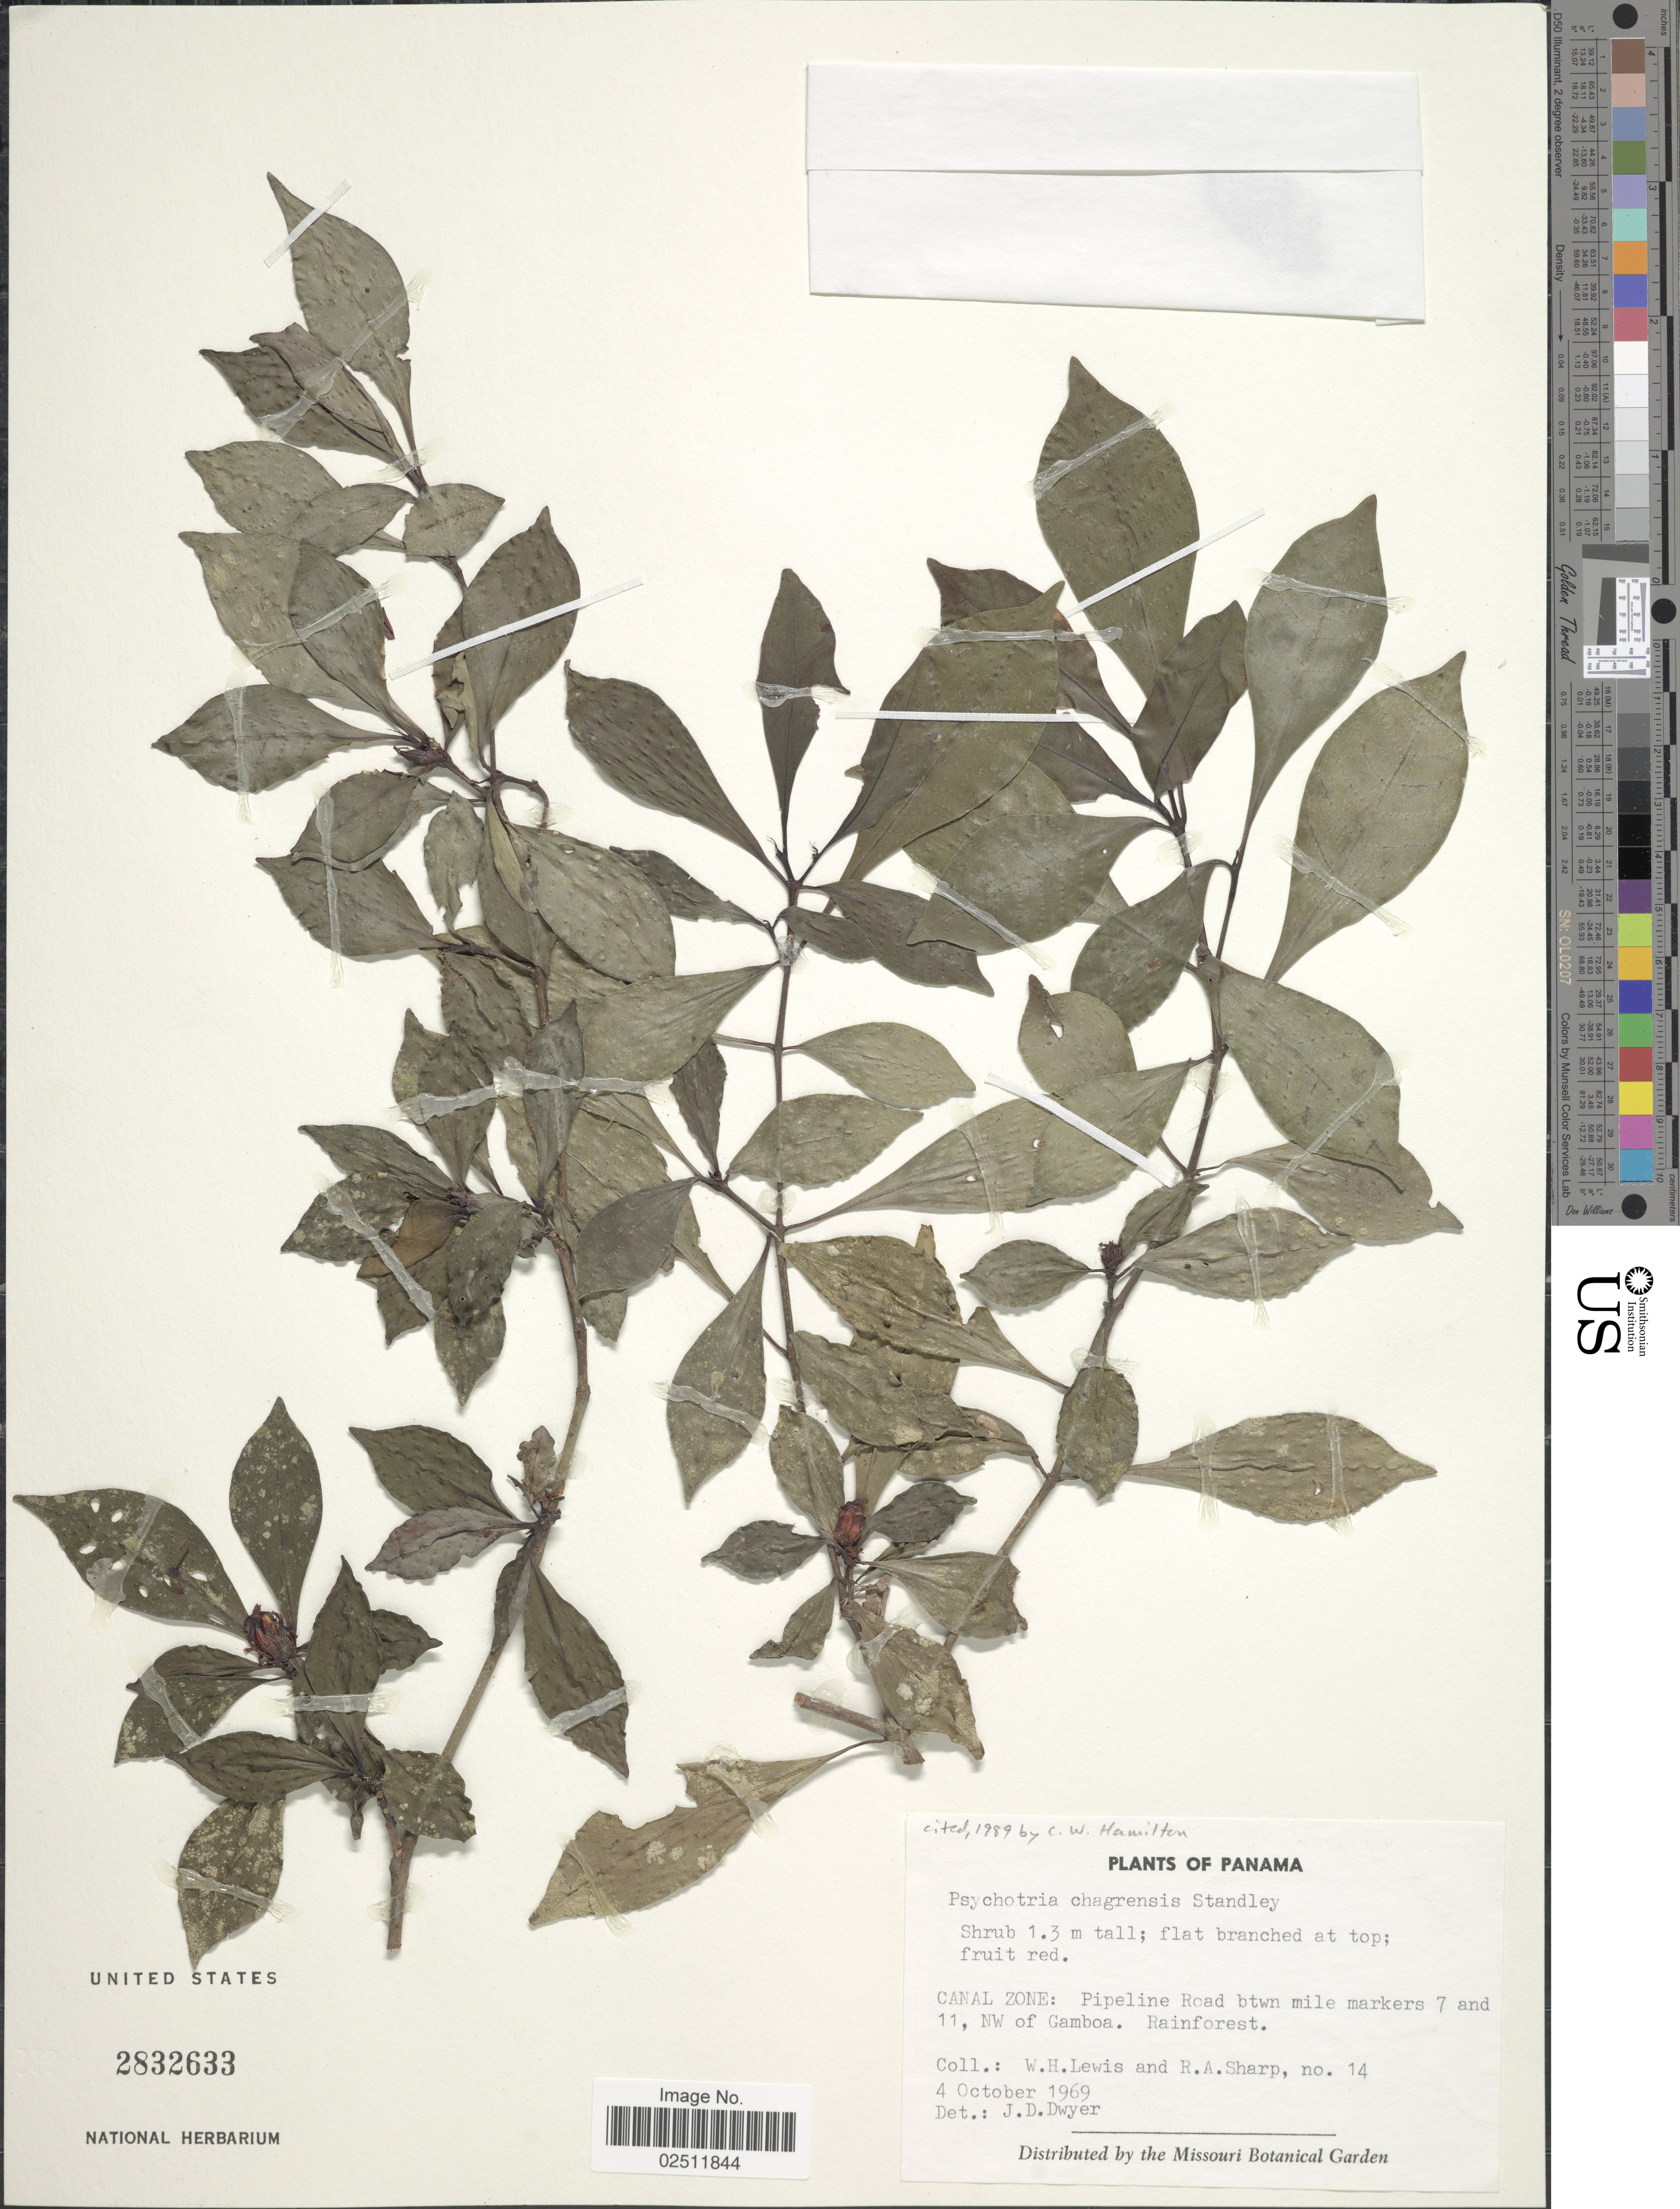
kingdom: Plantae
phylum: Tracheophyta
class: Magnoliopsida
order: Gentianales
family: Rubiaceae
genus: Psychotria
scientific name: Psychotria chagrensis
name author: Standl.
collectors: W. H. Lewis & R. Sharp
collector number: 14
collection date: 1969-10-04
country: Panama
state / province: Colón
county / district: Canal Zone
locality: Canal Zone: Pipeline Road btwn mile markers 7 and 11, NW of Gamboa.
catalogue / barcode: US 2832633